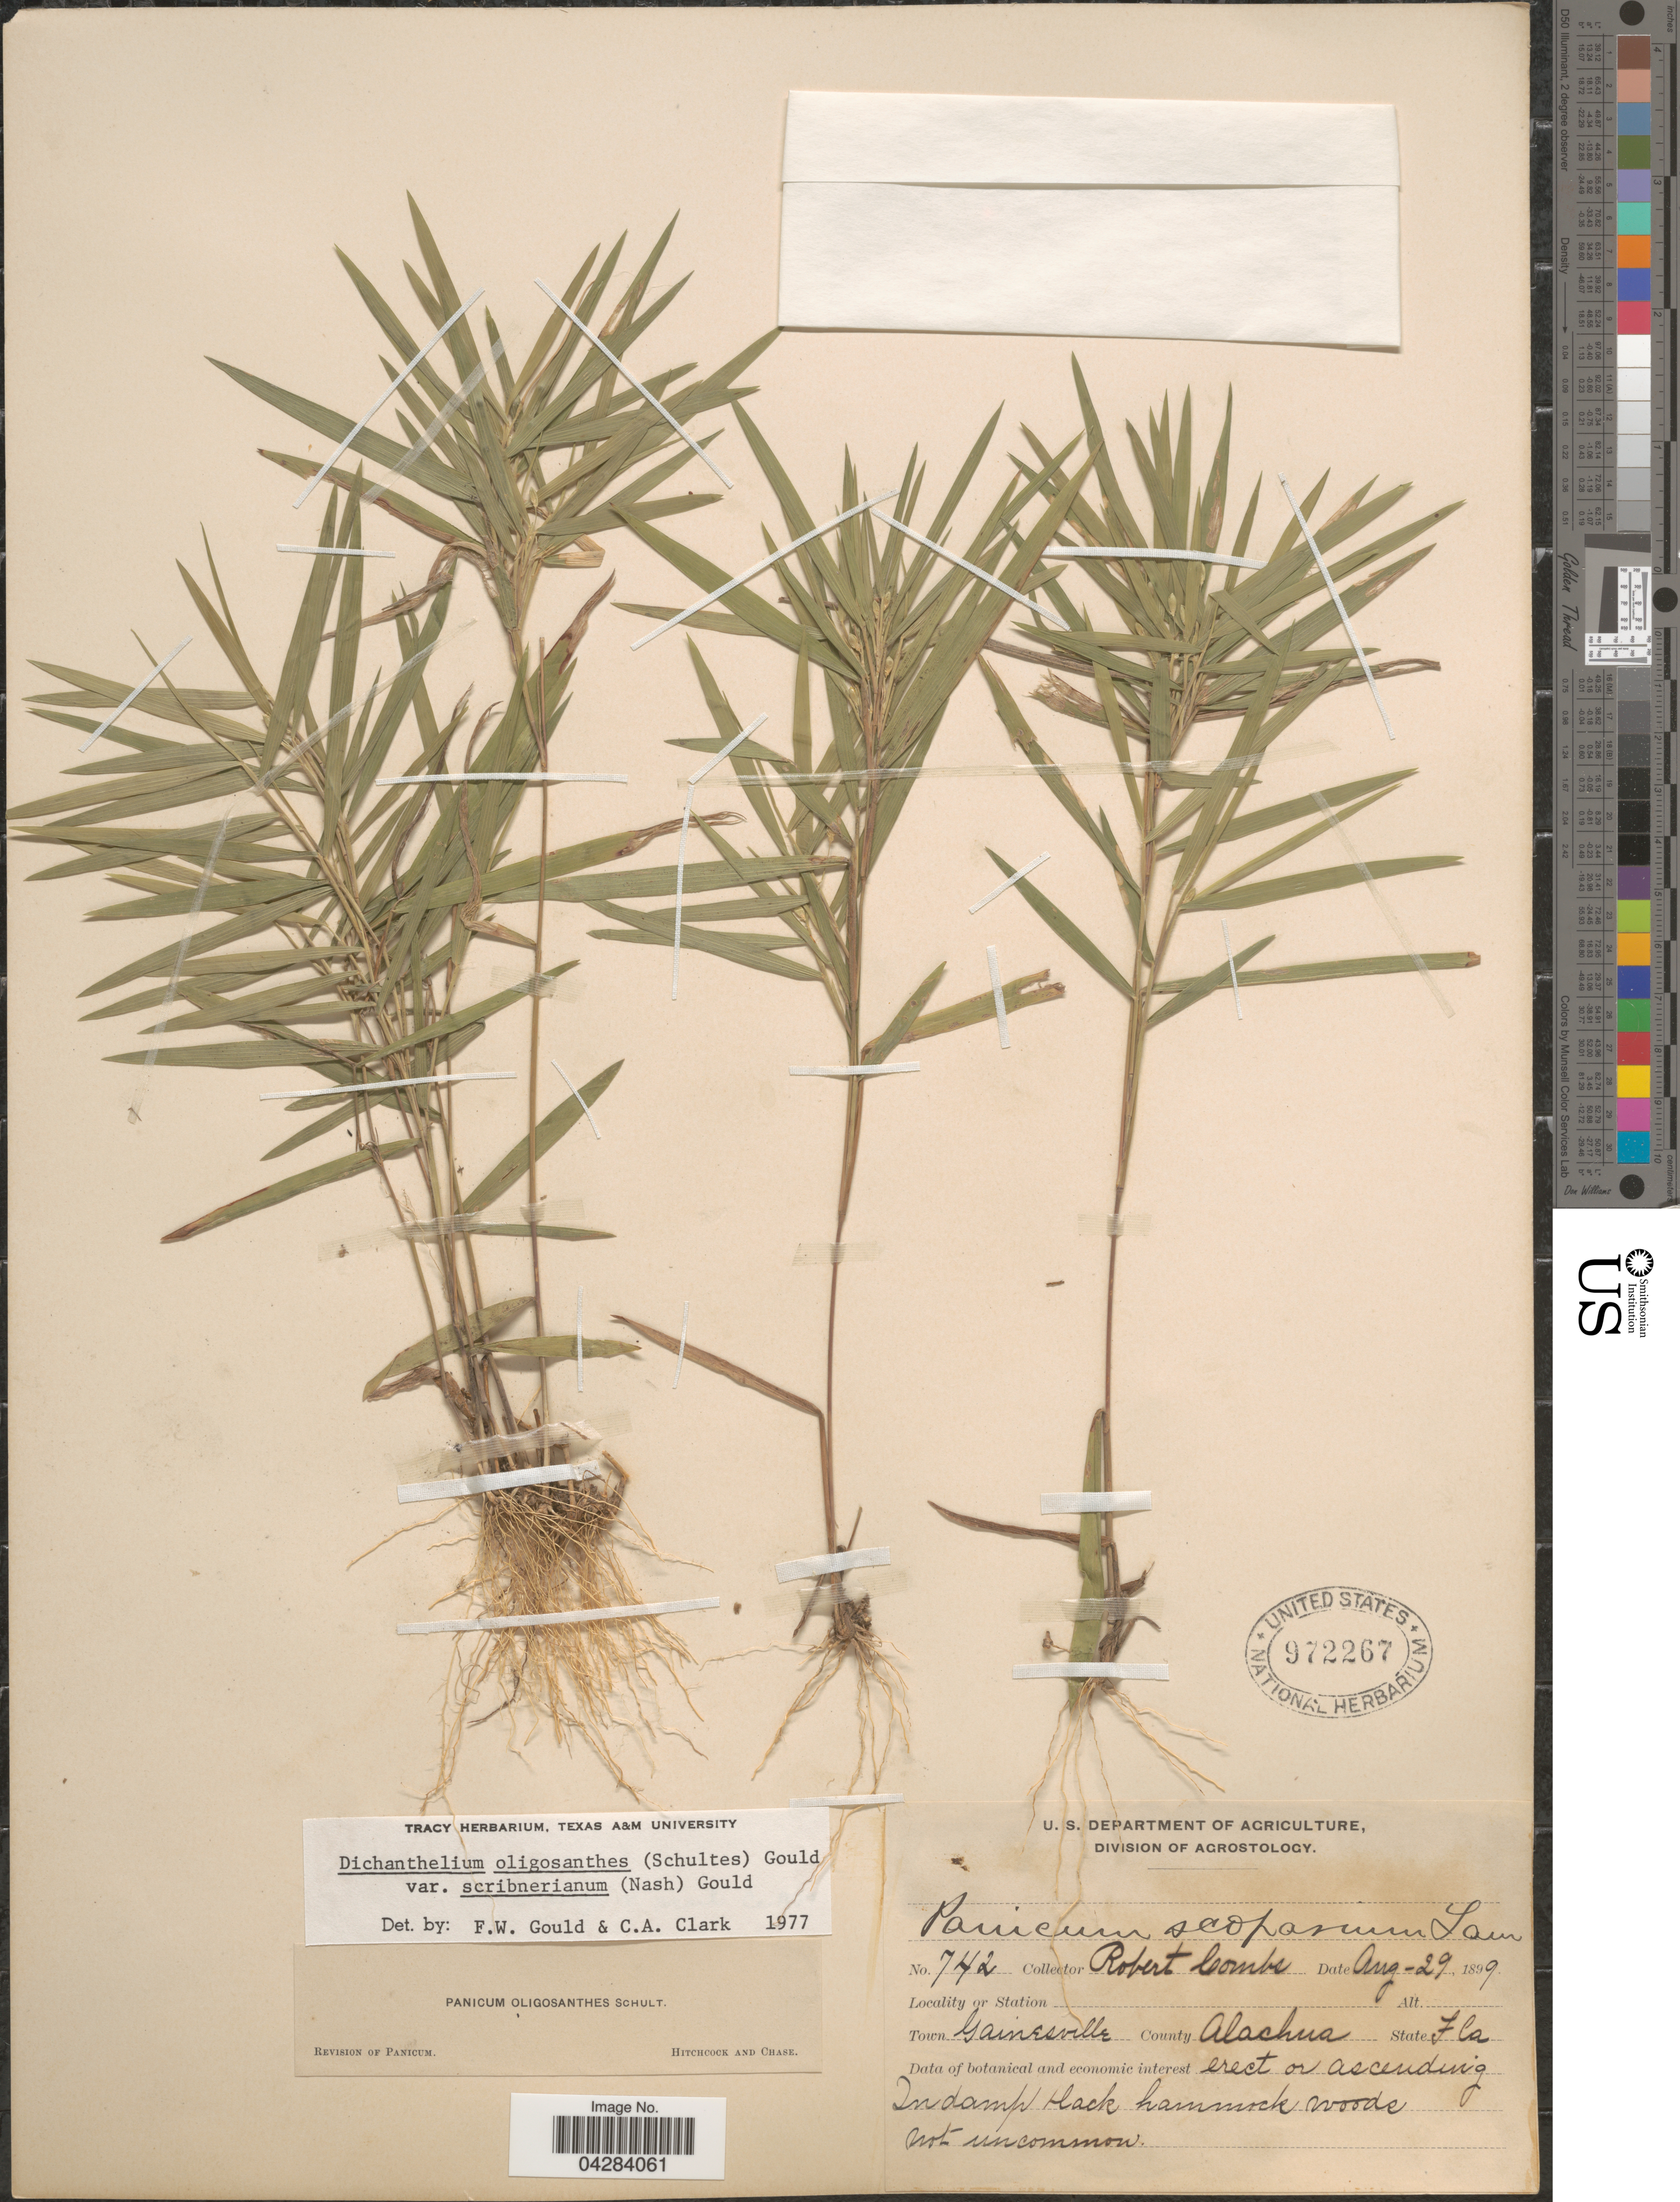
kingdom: Plantae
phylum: Tracheophyta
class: Liliopsida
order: Poales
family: Poaceae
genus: Dichanthelium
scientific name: Dichanthelium oligosanthes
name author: (Schult.) Gould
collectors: R. Combs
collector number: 742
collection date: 1899-08-29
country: United States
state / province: Florida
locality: Town Gainesville. County Alachua.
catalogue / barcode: US 972267